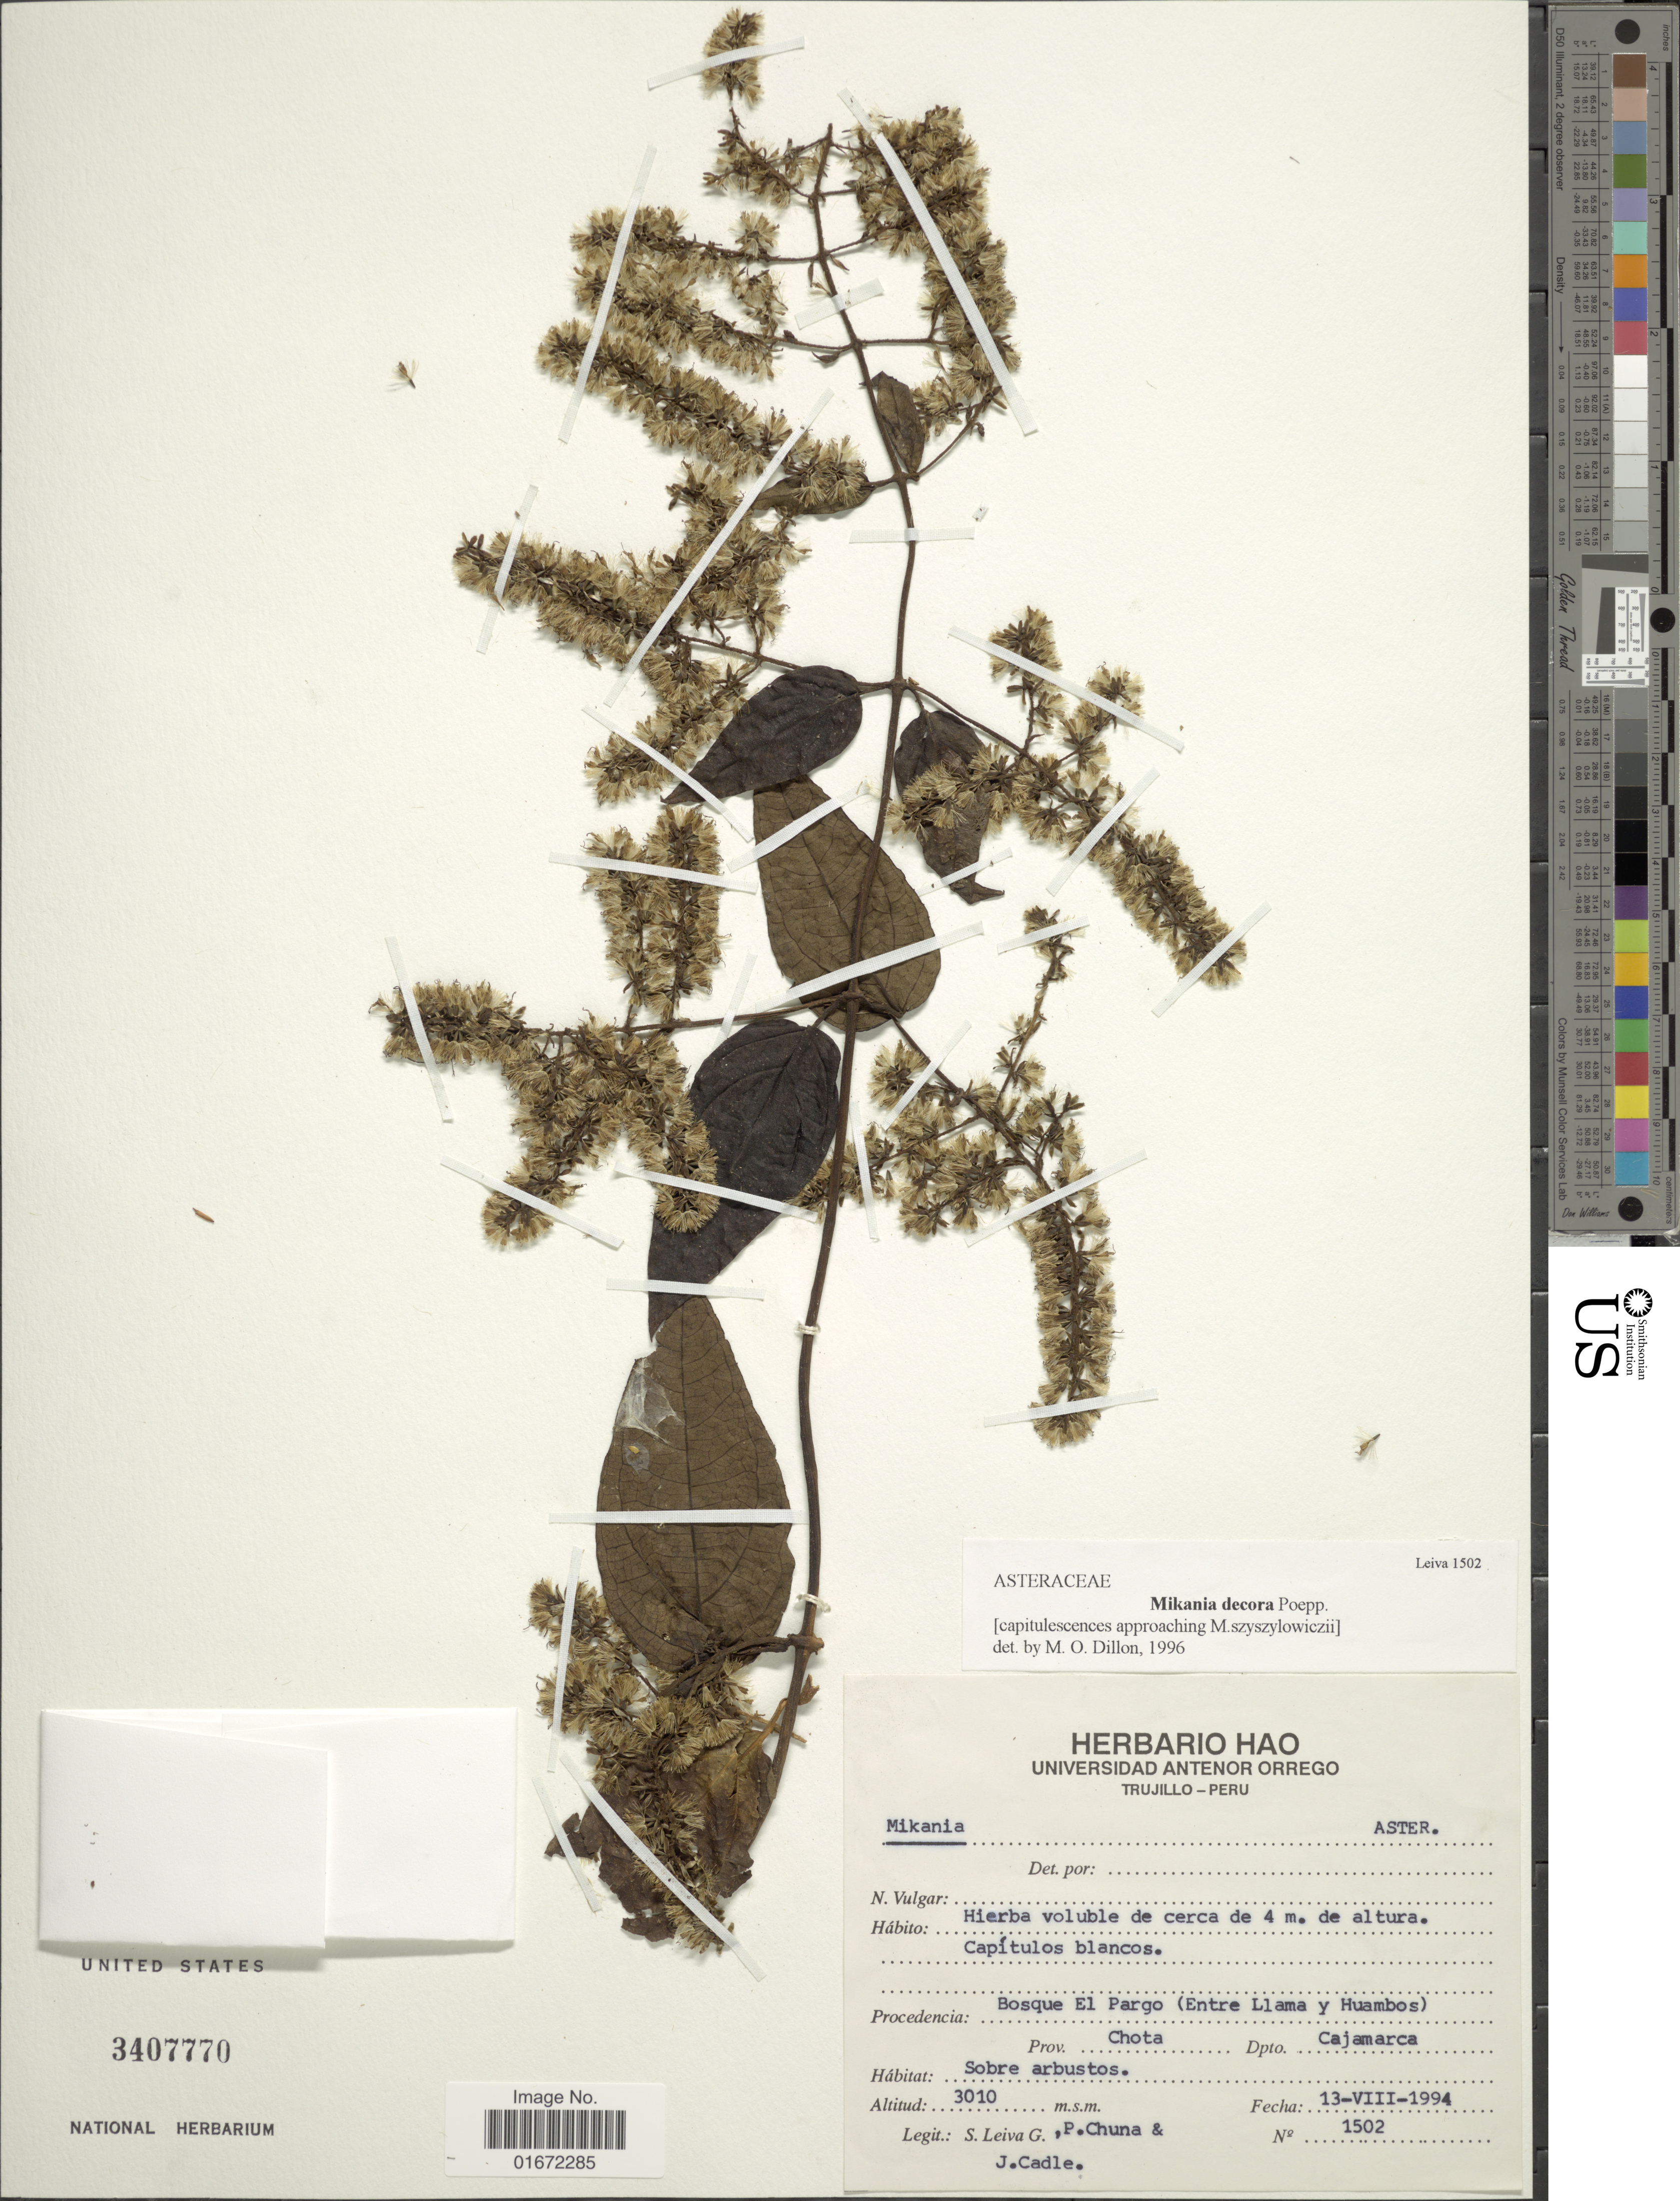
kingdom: Plantae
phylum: Tracheophyta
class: Magnoliopsida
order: Asterales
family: Asteraceae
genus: Mikania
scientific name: Mikania decora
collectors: S. Leiva G., P. Chuna & J. Cadle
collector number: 1502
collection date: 1994-08-13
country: Peru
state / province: Cajamarca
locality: Bosque El Pargo (Entre Llama y Huambos). Prov. Chota. Dpto. Cajamarca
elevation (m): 3010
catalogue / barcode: US 3407770